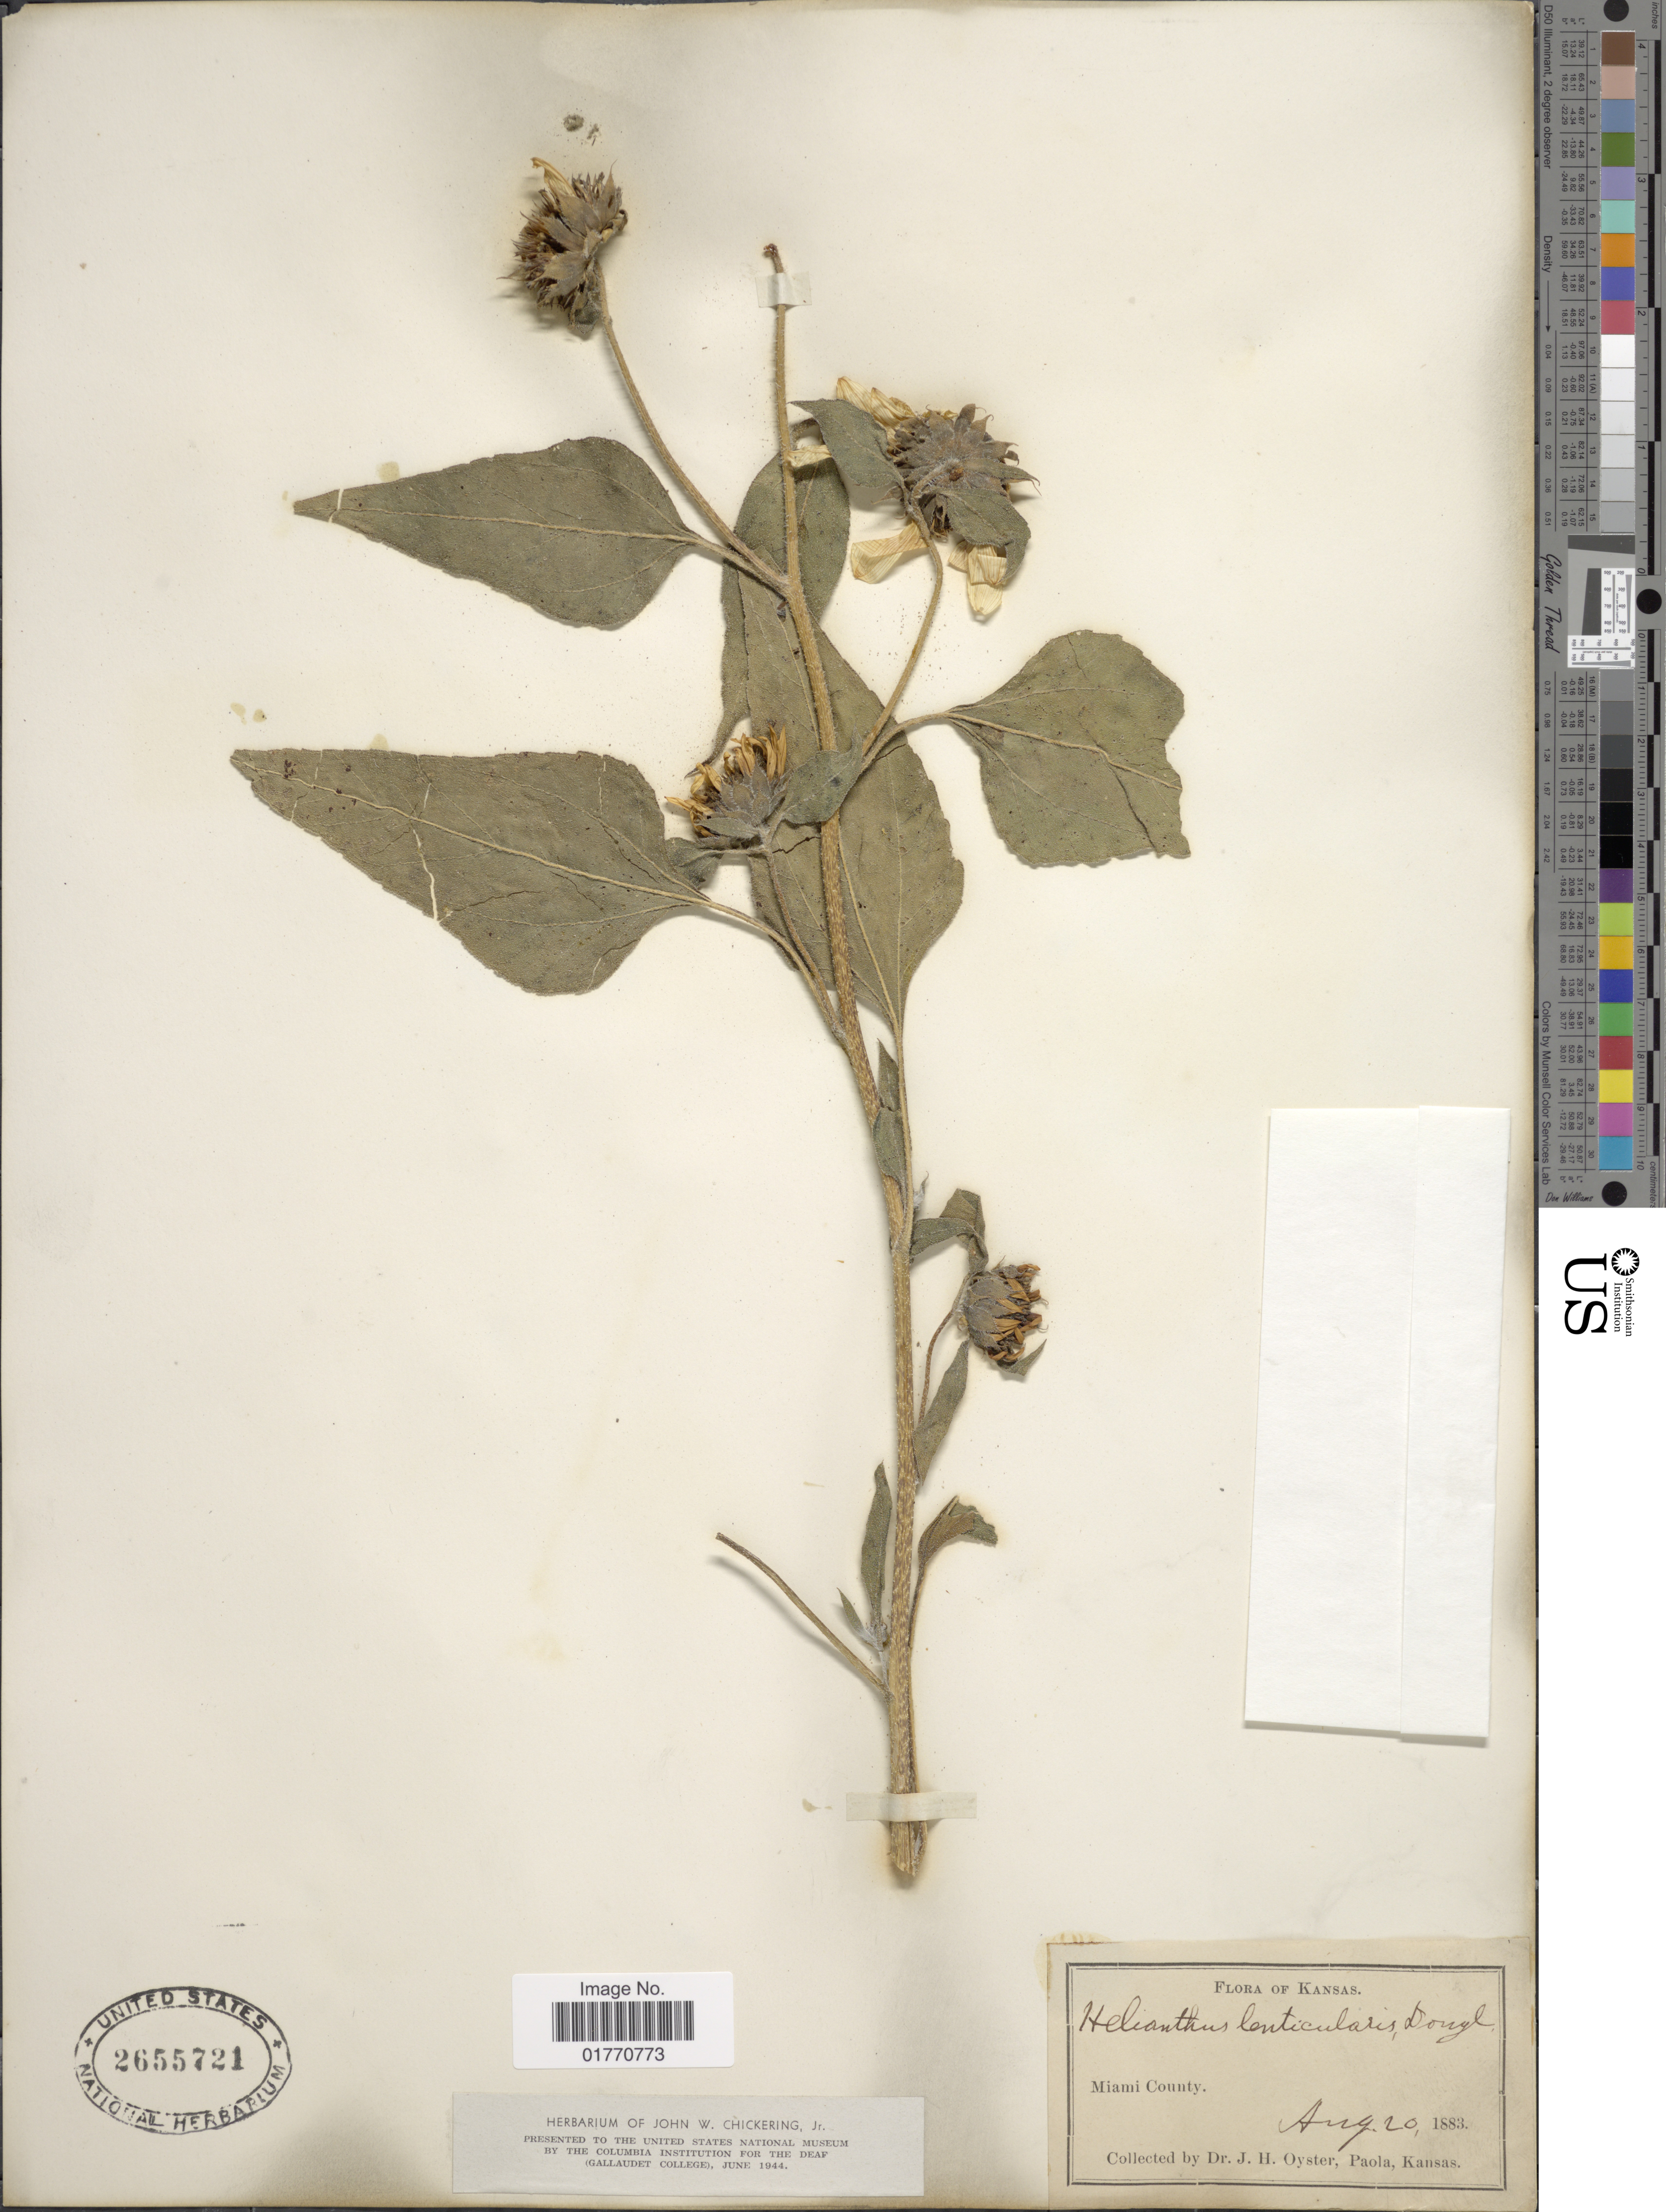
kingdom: Plantae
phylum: Tracheophyta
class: Magnoliopsida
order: Asterales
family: Asteraceae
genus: Helianthus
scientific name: Helianthus lenticularis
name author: Douglas ex Lindl.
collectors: J. H. Oyster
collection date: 1883-08-20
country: United States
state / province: Kansas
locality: Miami County.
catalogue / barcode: US 2655721